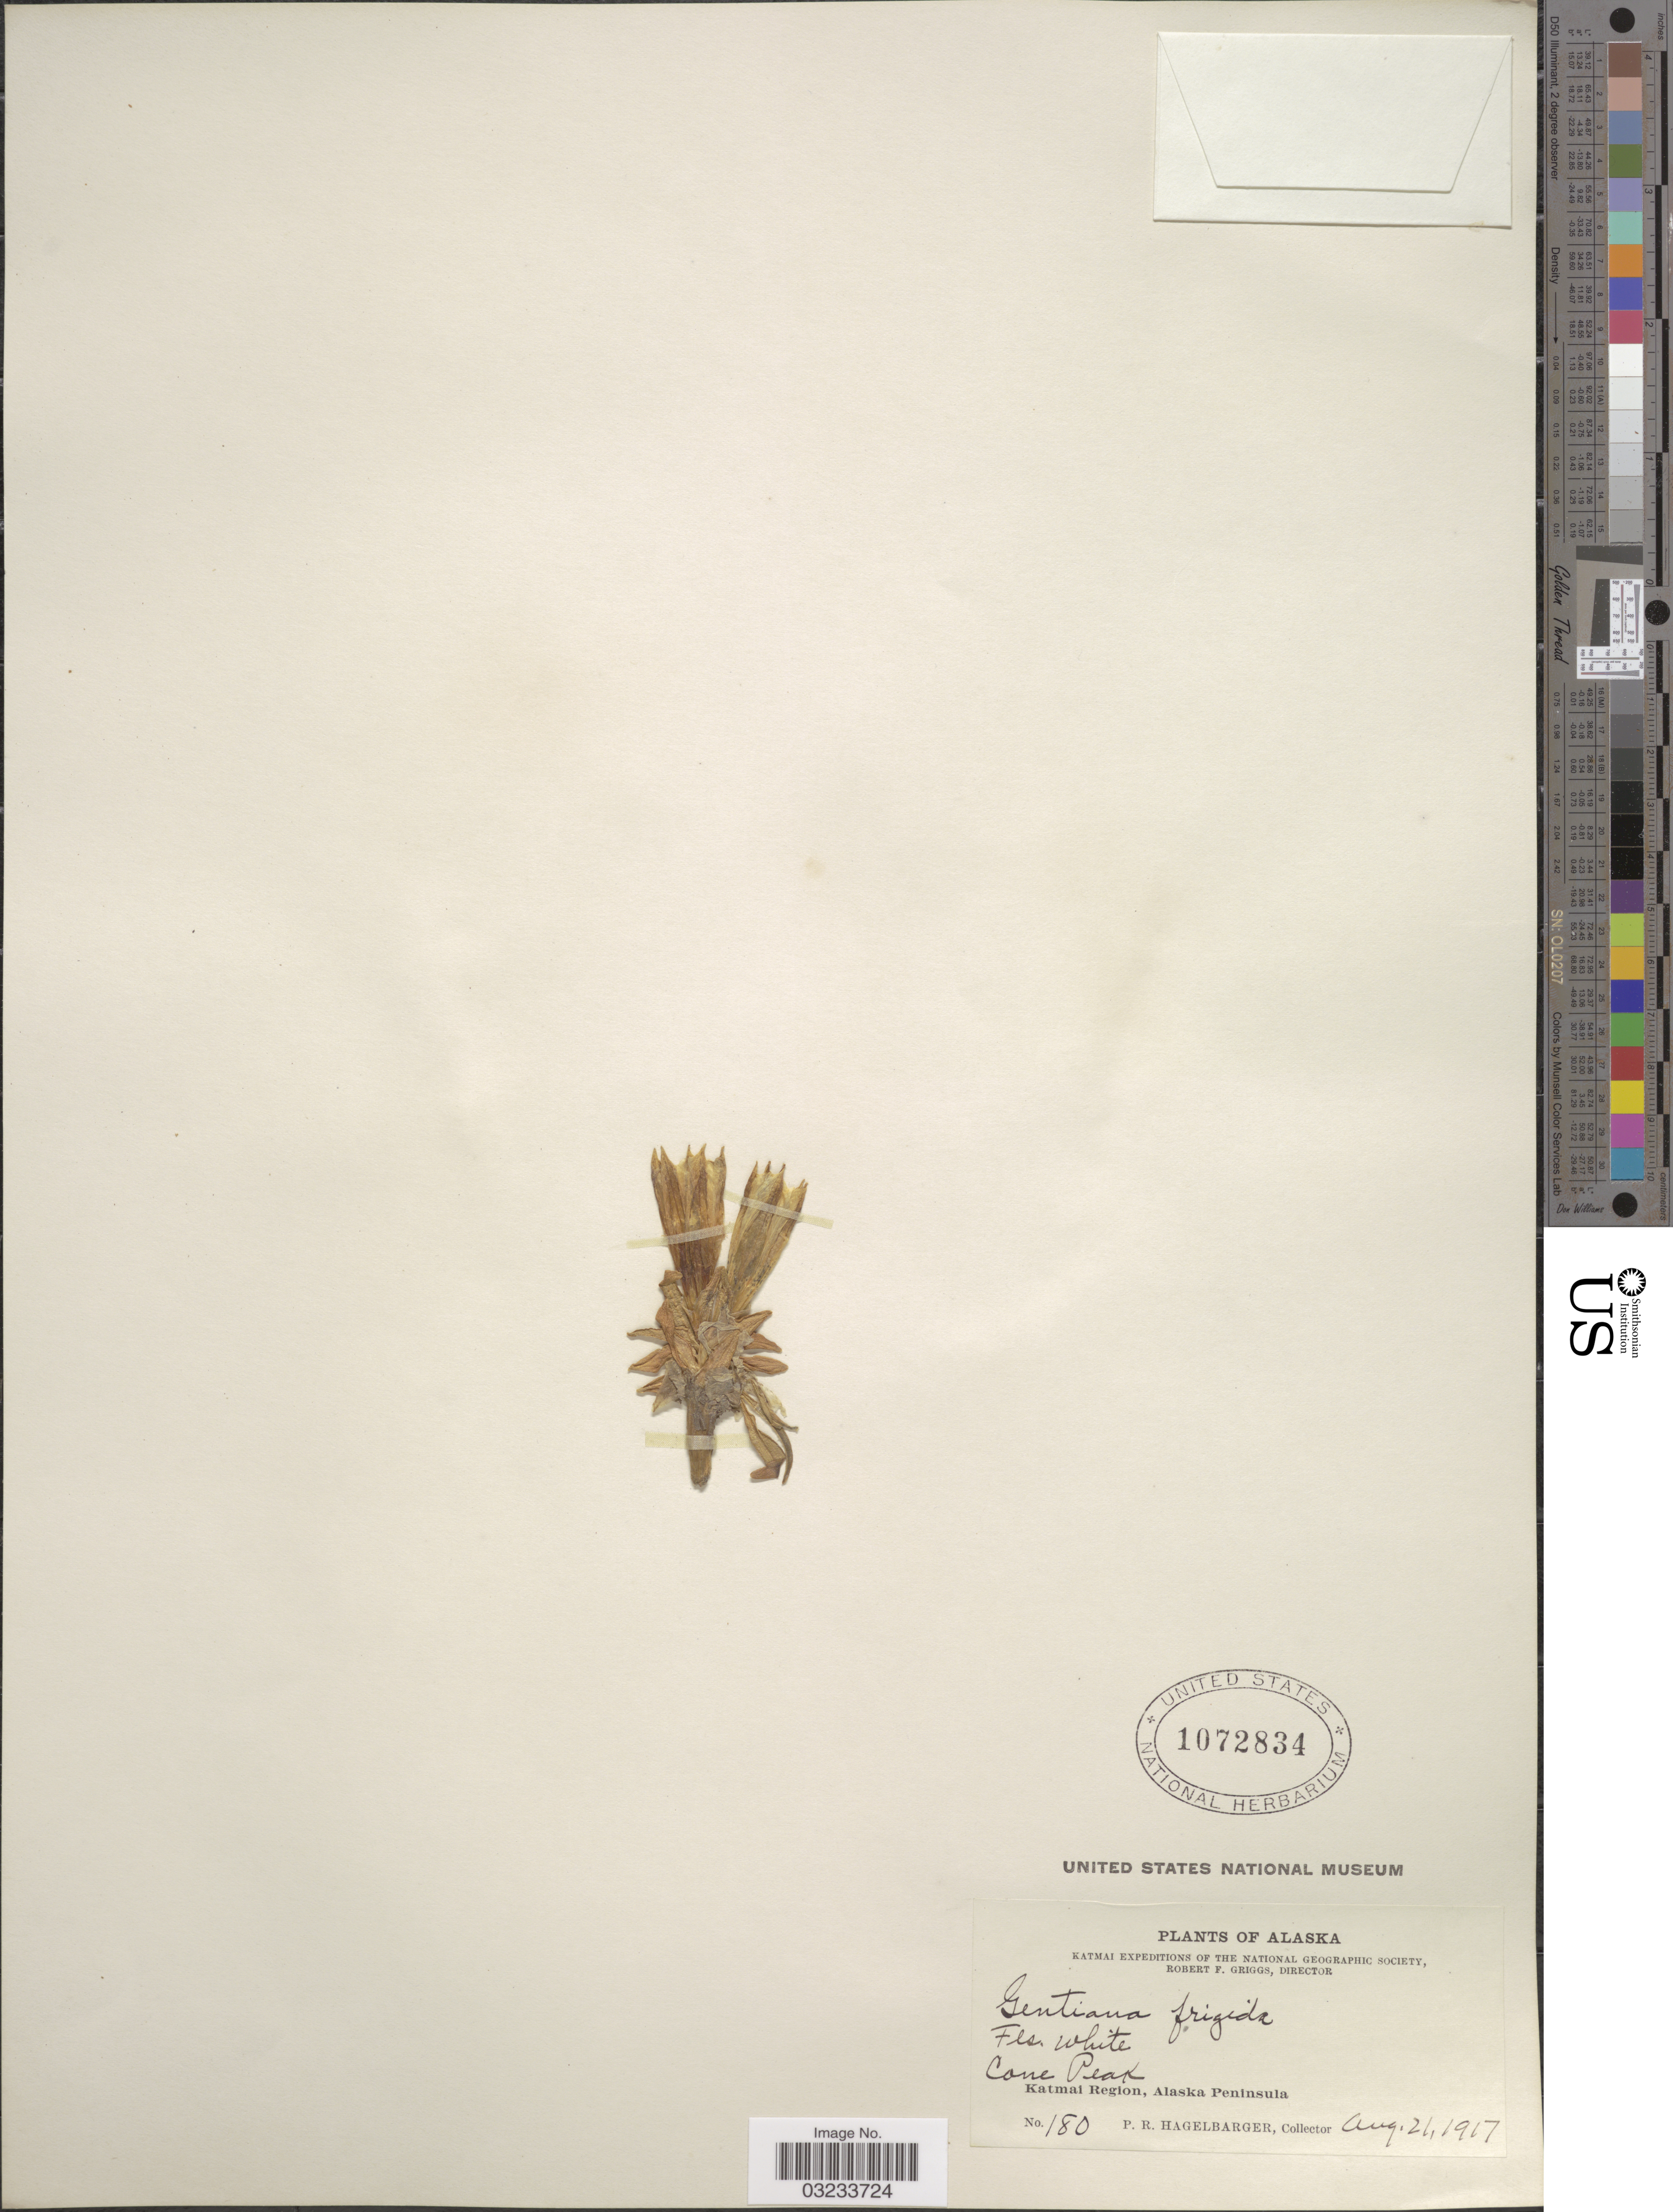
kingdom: Plantae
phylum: Tracheophyta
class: Magnoliopsida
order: Gentianales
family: Gentianaceae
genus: Gentiana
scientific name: Gentiana algida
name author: Pall.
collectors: P. Hagelbarger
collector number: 180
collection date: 1917-08-21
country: United States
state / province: Alaska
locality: Cone Peak. Katmai Region, Alaska Peninsula.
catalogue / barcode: US 1072834